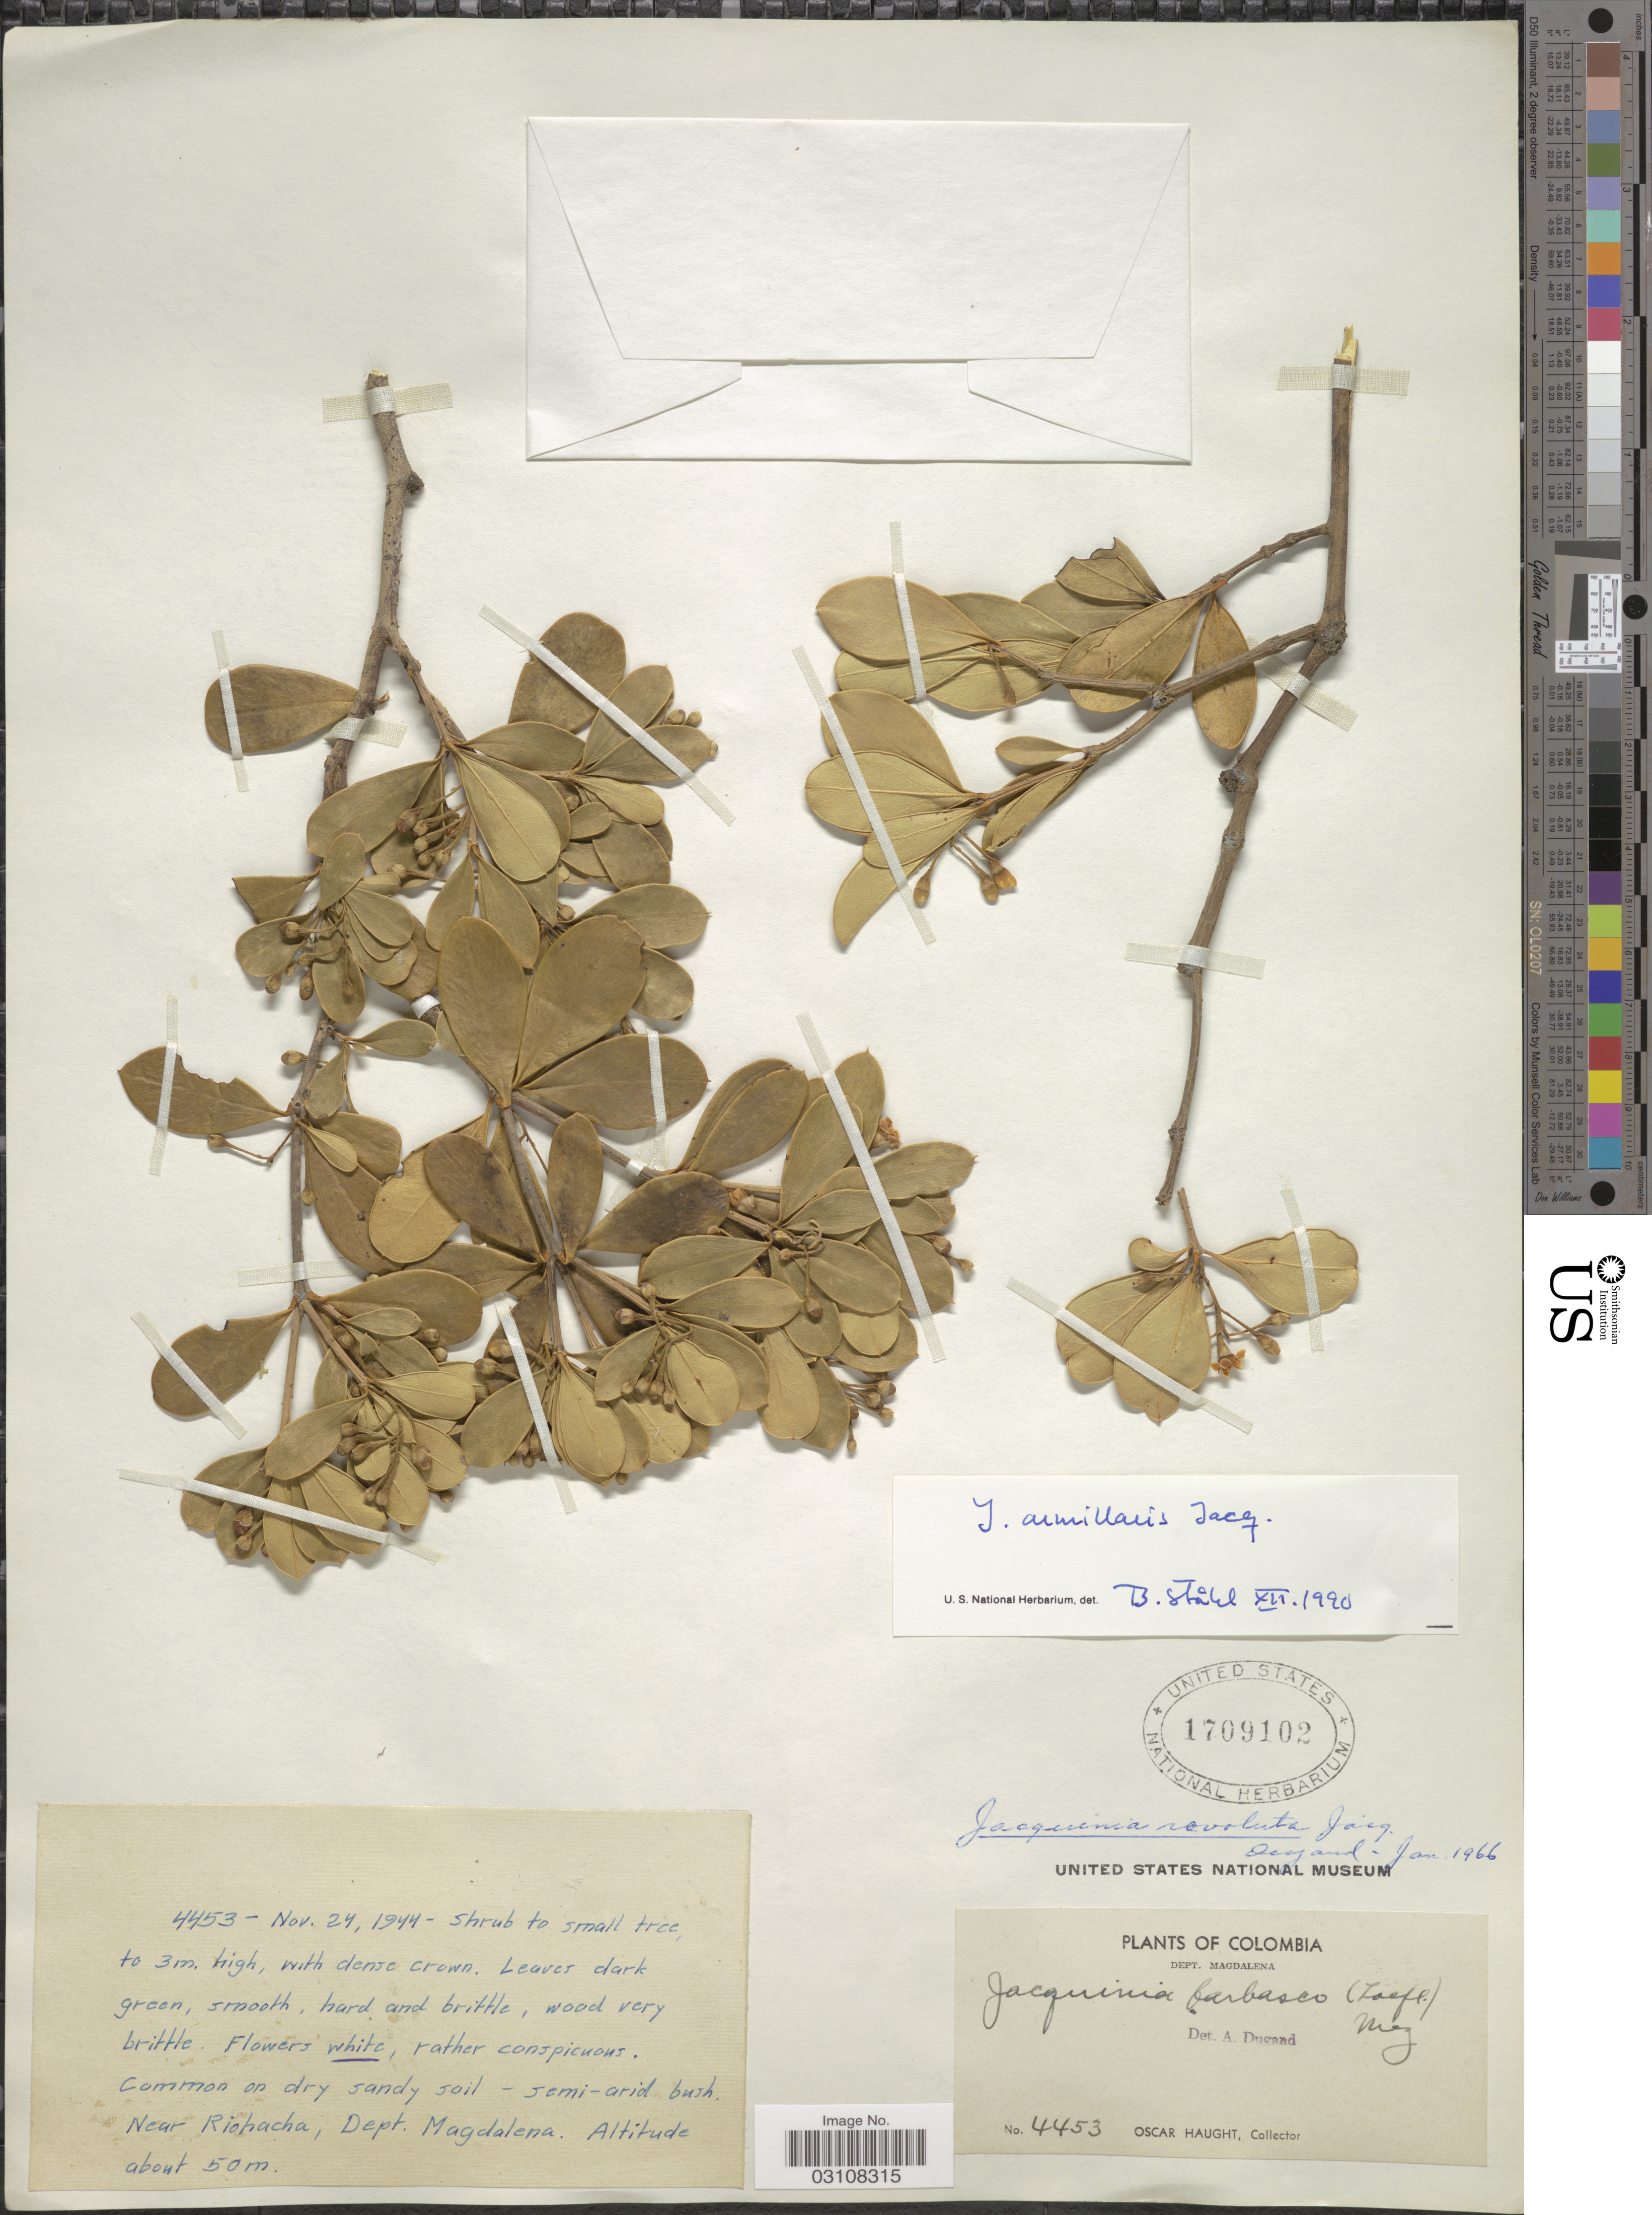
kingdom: Plantae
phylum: Tracheophyta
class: Magnoliopsida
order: Ericales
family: Primulaceae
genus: Jacquinia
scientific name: Jacquinia armillaris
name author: Jacq.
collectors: O. Haught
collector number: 4453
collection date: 1944-11-24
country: Colombia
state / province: Magdalena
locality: Near Riohacha, Dept. Magdalena.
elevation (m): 50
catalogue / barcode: US 1709102